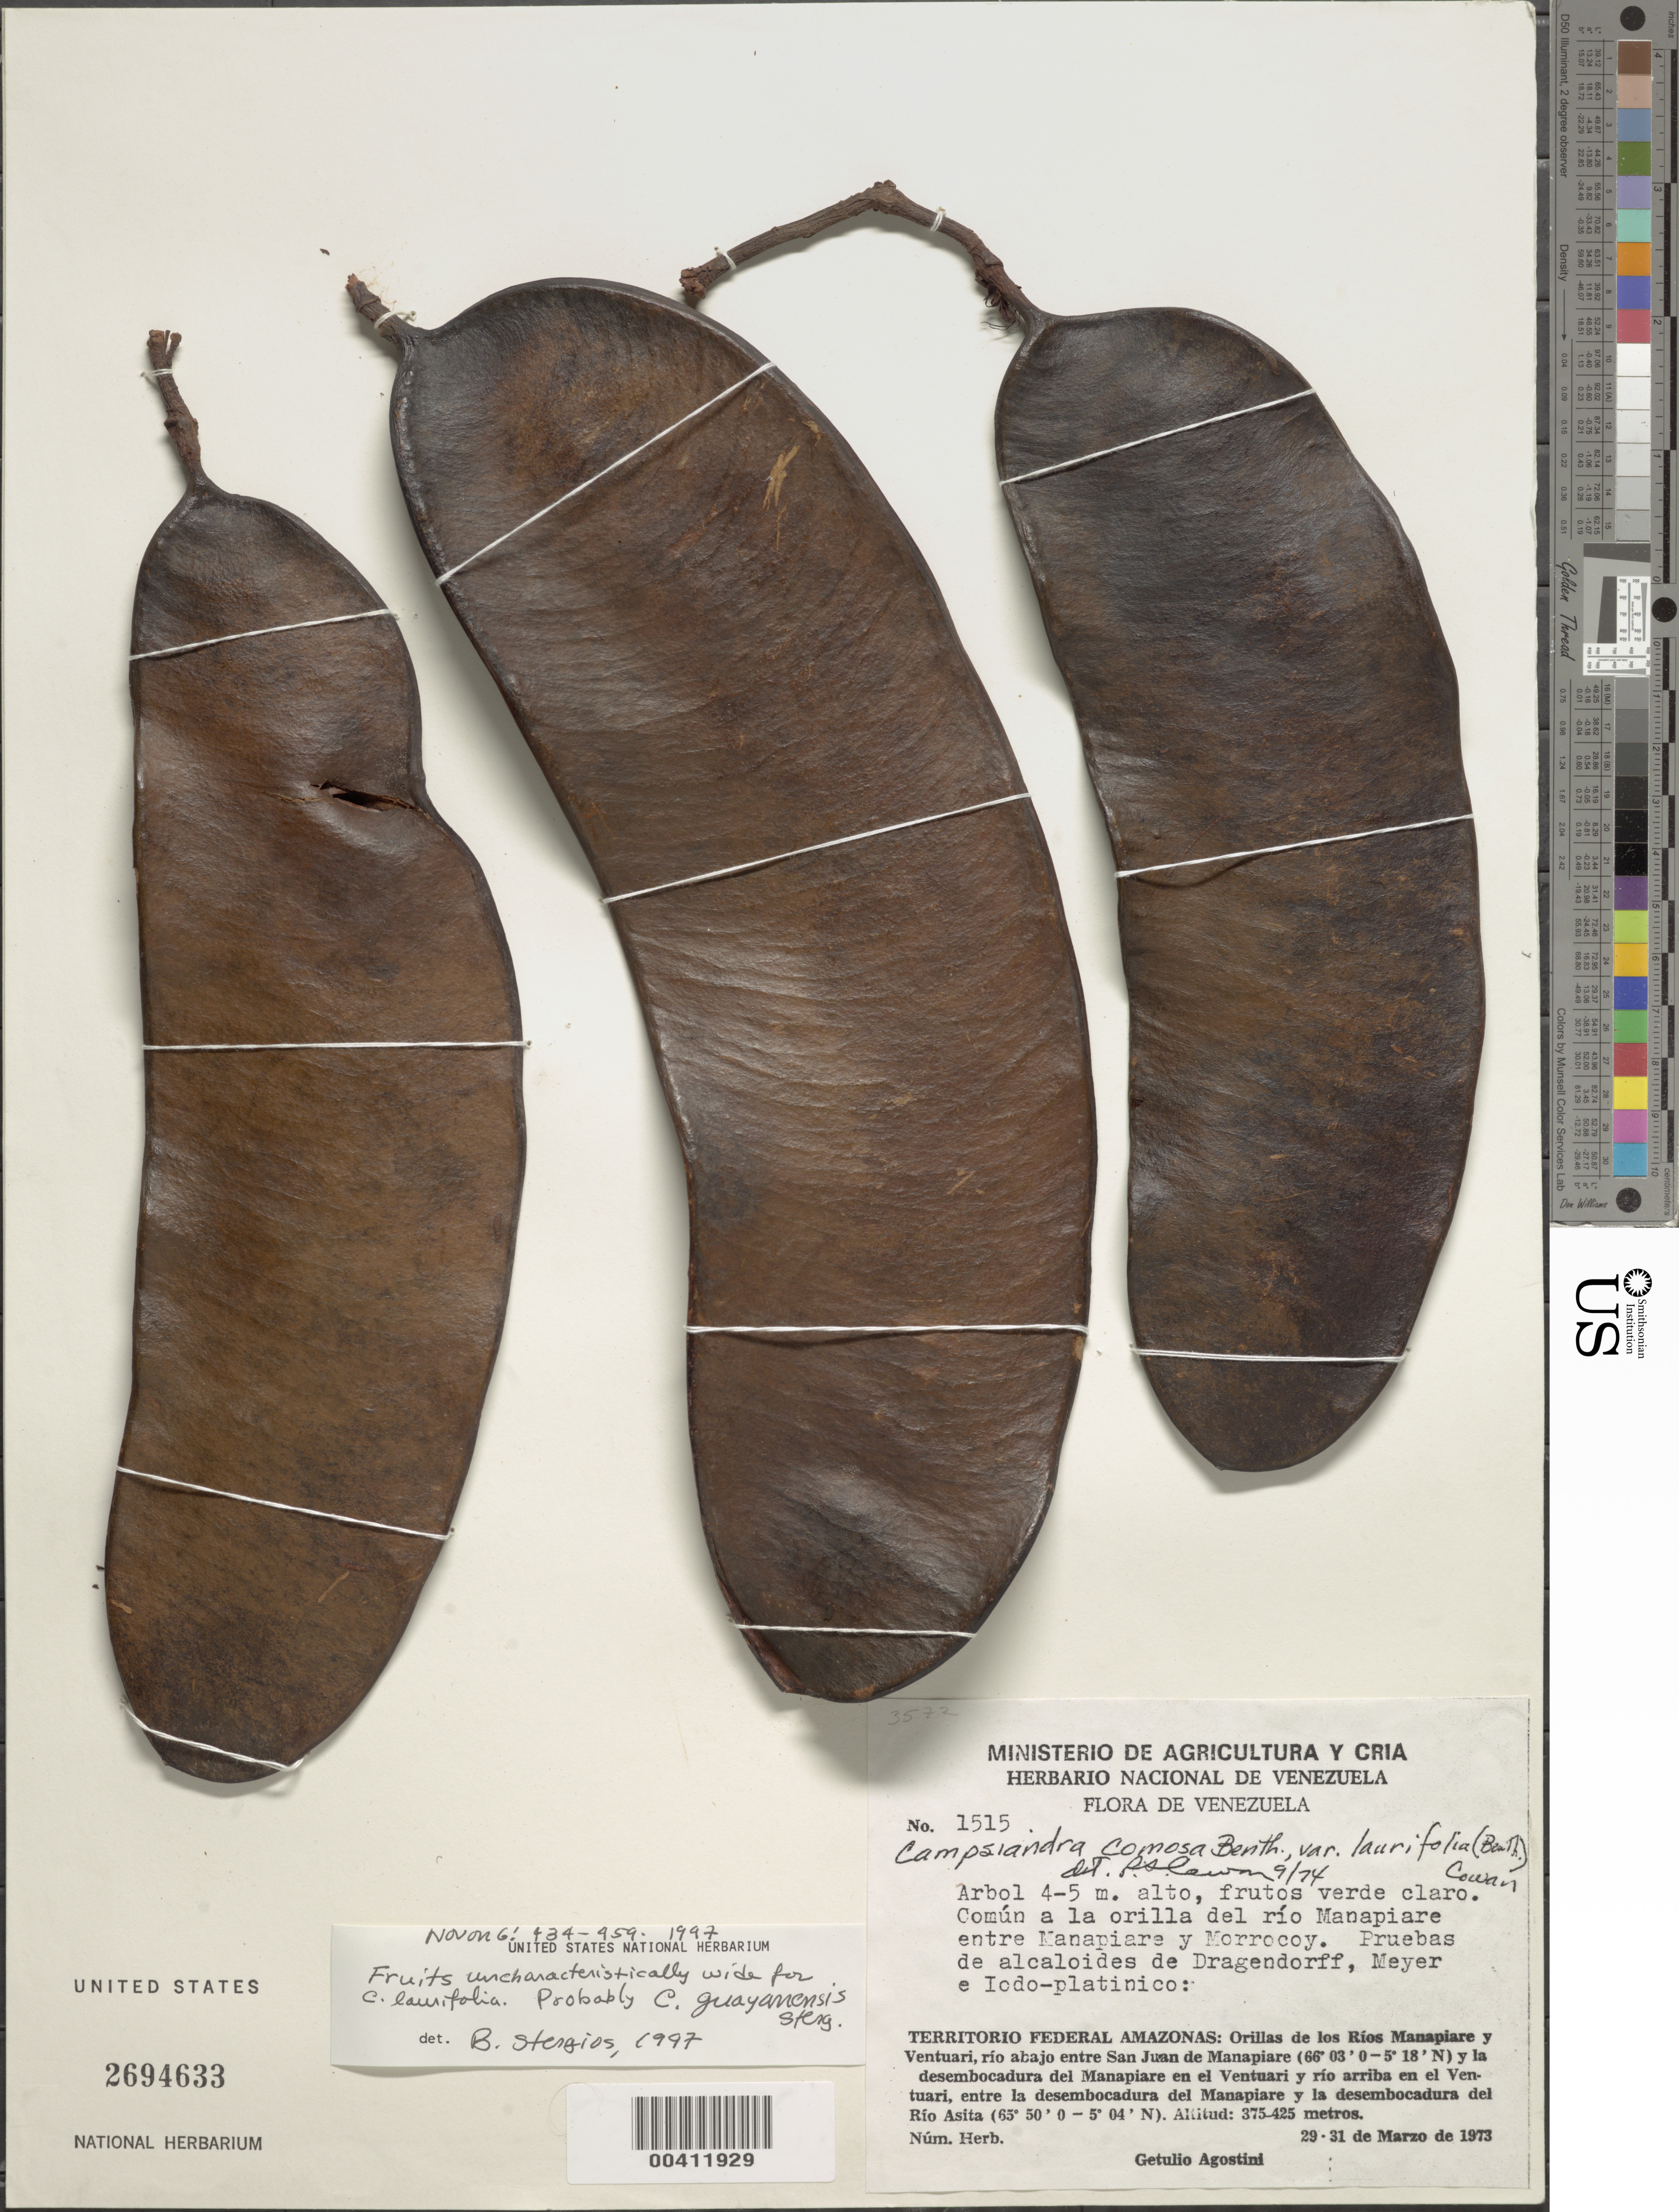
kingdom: Plantae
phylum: Tracheophyta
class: Magnoliopsida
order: Fabales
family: Fabaceae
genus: Campsiandra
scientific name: Campsiandra guayanensis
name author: (Benth.) R.S. Cowan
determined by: Cowan, R. S.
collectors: G. Agostini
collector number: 1515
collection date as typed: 29 Mar 1973 to 31 Mar 1973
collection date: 1973-03-29/1973-03-31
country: Venezuela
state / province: Amazonas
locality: Orillas de los rios manapiare y ventuari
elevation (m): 375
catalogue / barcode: US 2694633